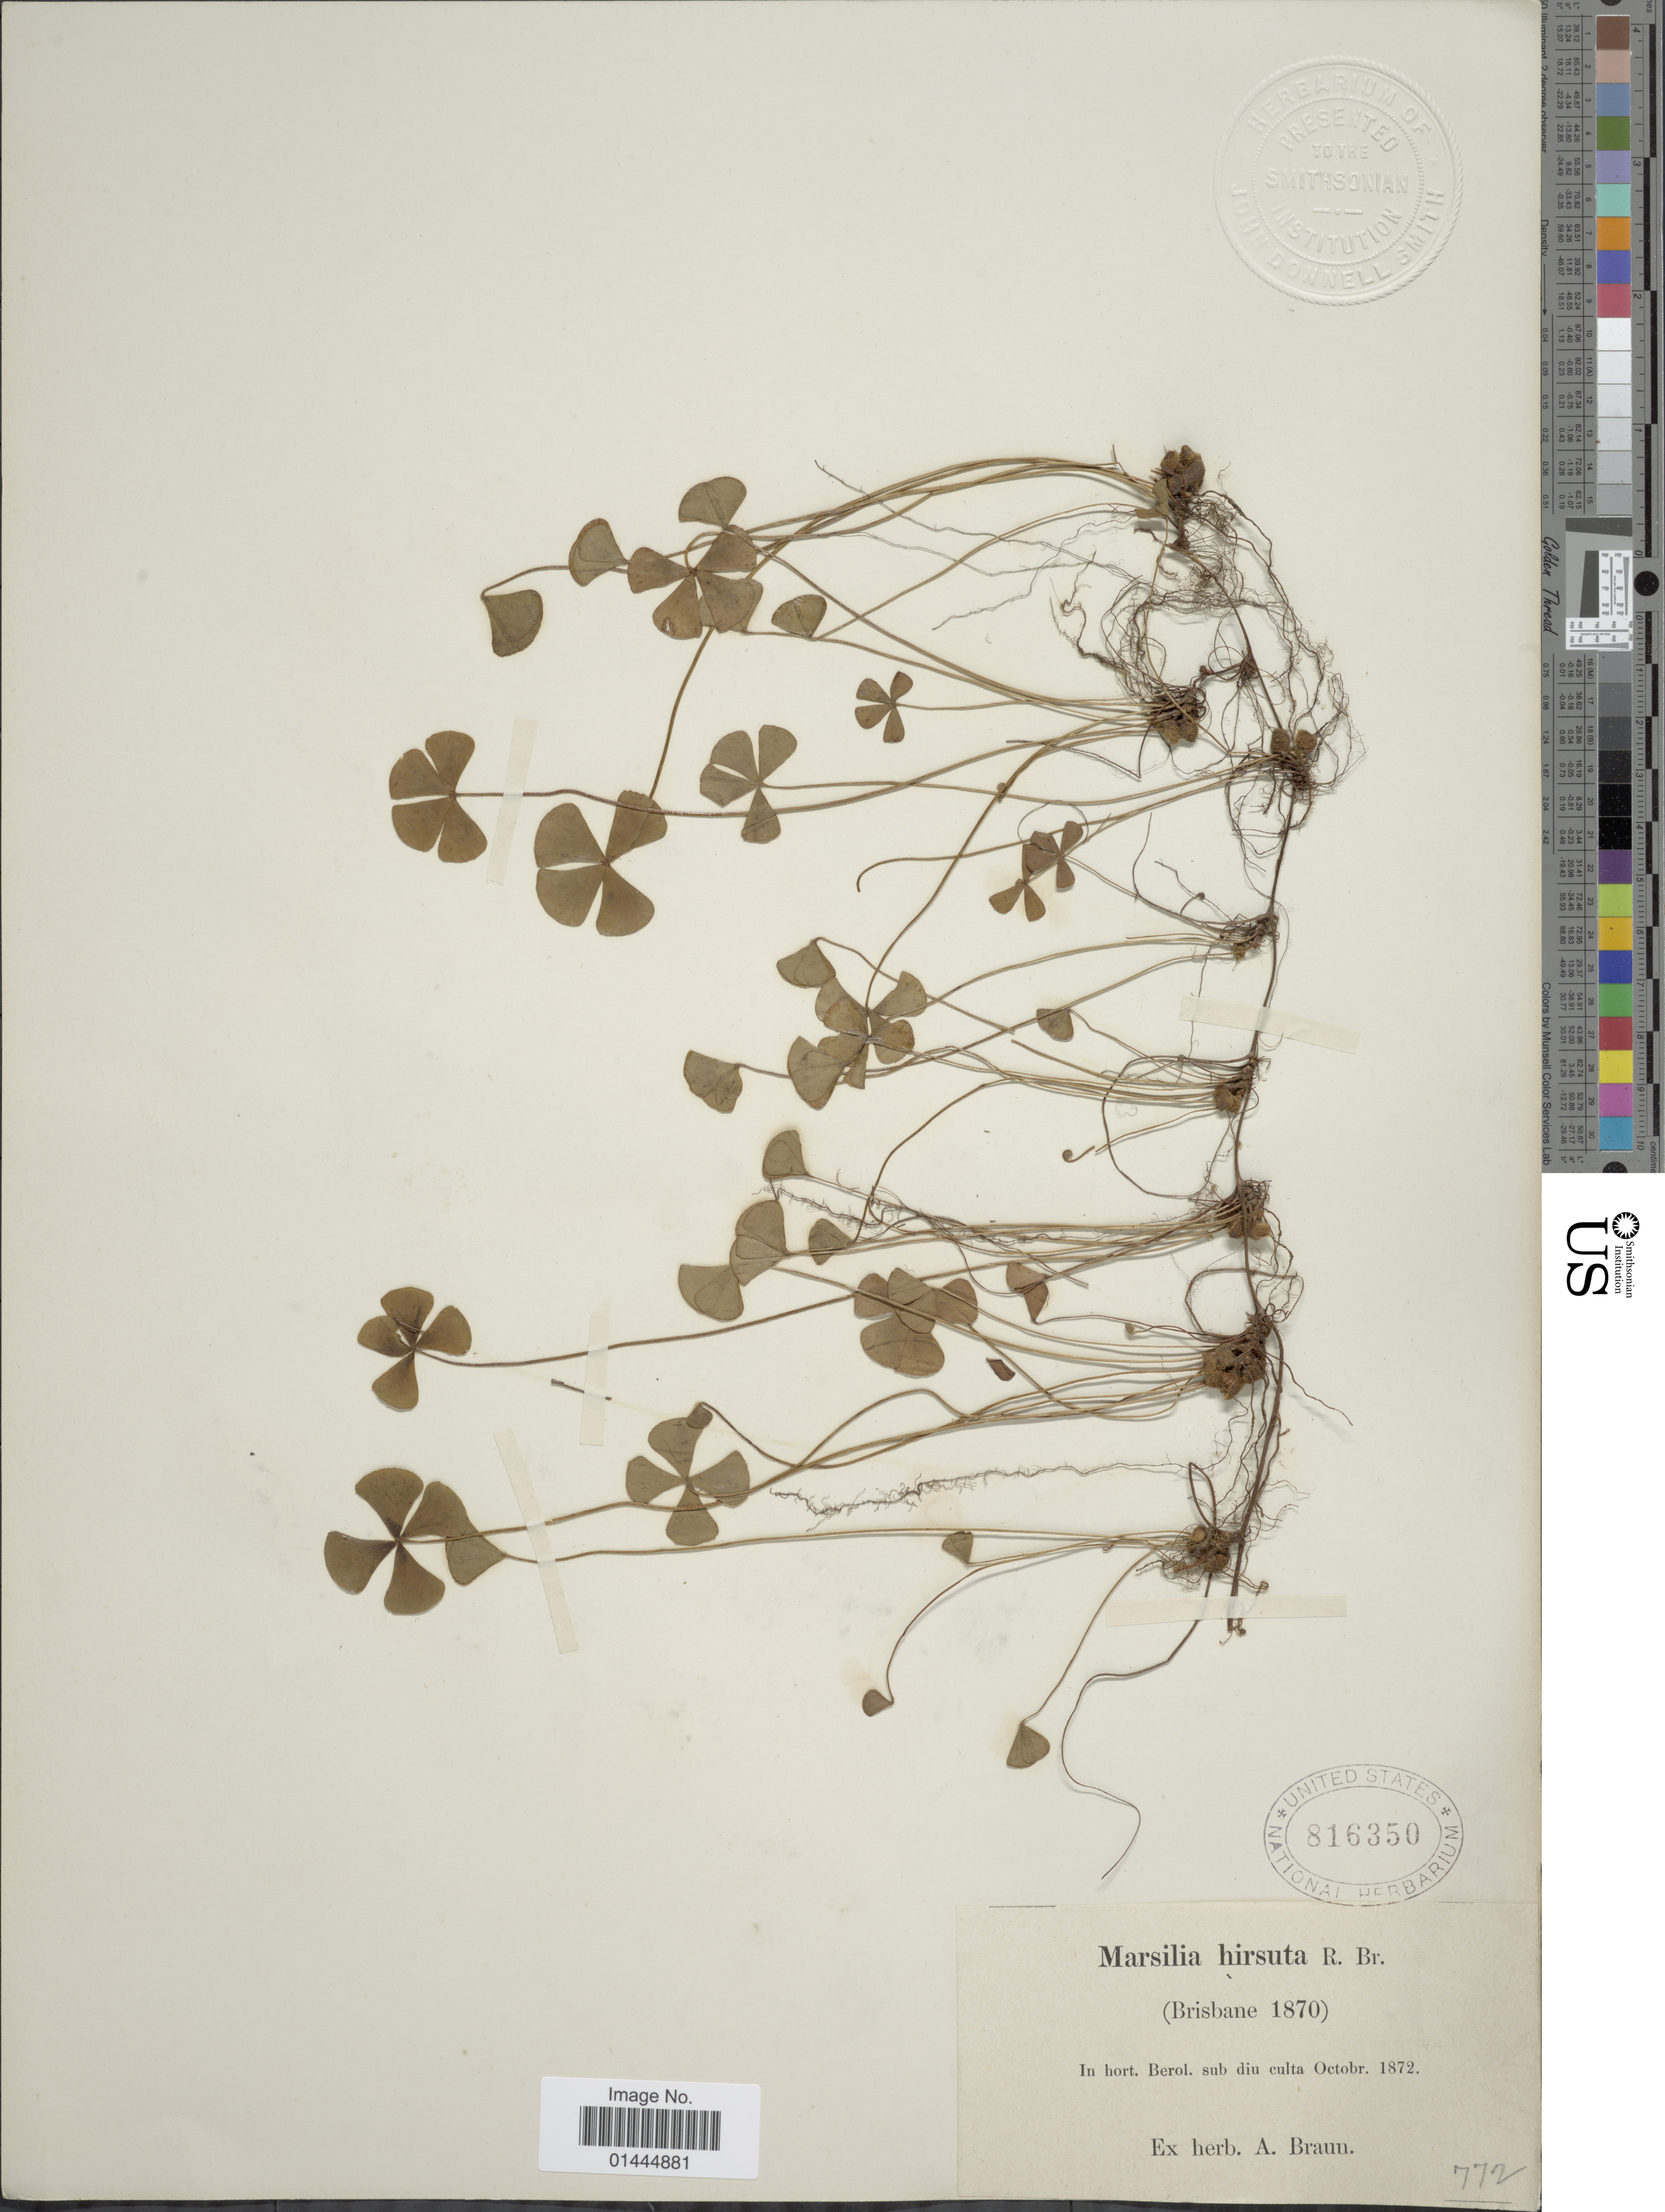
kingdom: Plantae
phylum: Tracheophyta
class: Polypodiopsida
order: Salviniales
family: Marsileaceae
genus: Marsilea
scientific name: Marsilea hirsuta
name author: R. Br.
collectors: ex herb. A. Braun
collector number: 772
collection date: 1872-10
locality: In hort. Berol. sub diu culta.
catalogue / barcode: US 816350